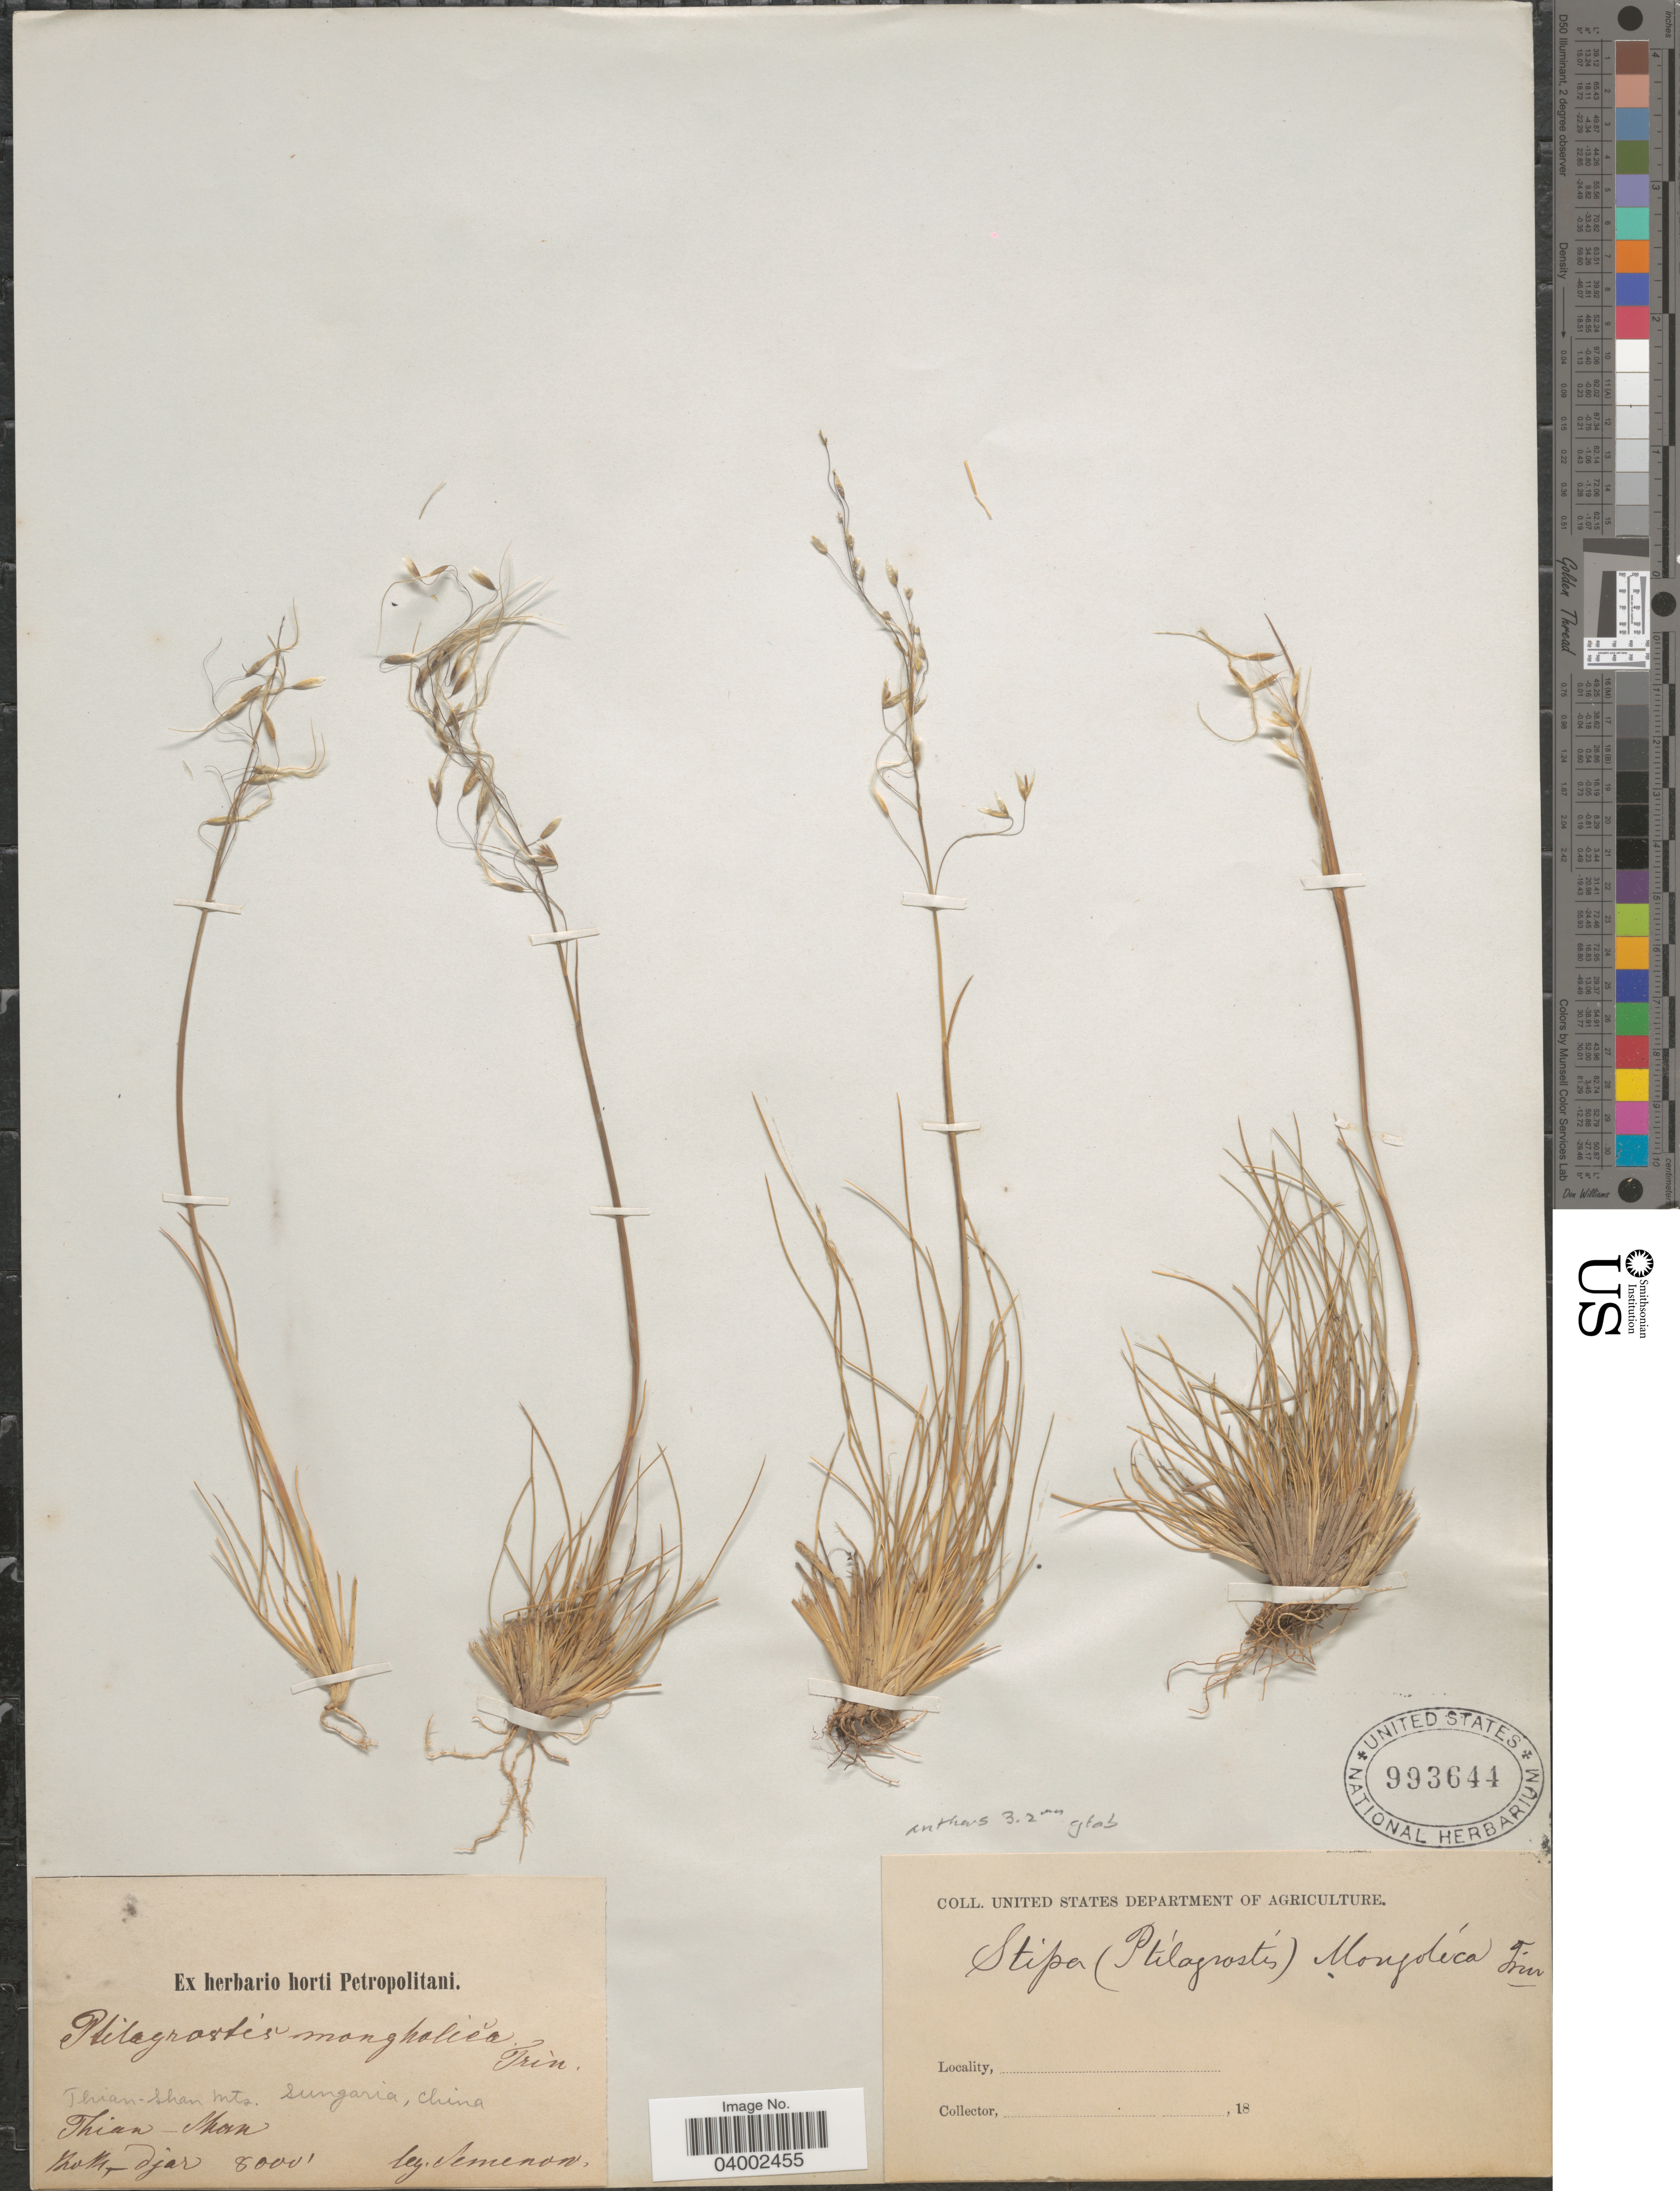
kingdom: Plantae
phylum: Tracheophyta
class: Liliopsida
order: Poales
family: Poaceae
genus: Ptilagrostis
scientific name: Ptilagrostis mongholica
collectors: P. P. Semenov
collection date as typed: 18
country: China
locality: Thian-Shan Mts. Sungaria. Thian-Shan. Kohn-djar [interpreted].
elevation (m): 2438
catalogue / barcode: US 993644